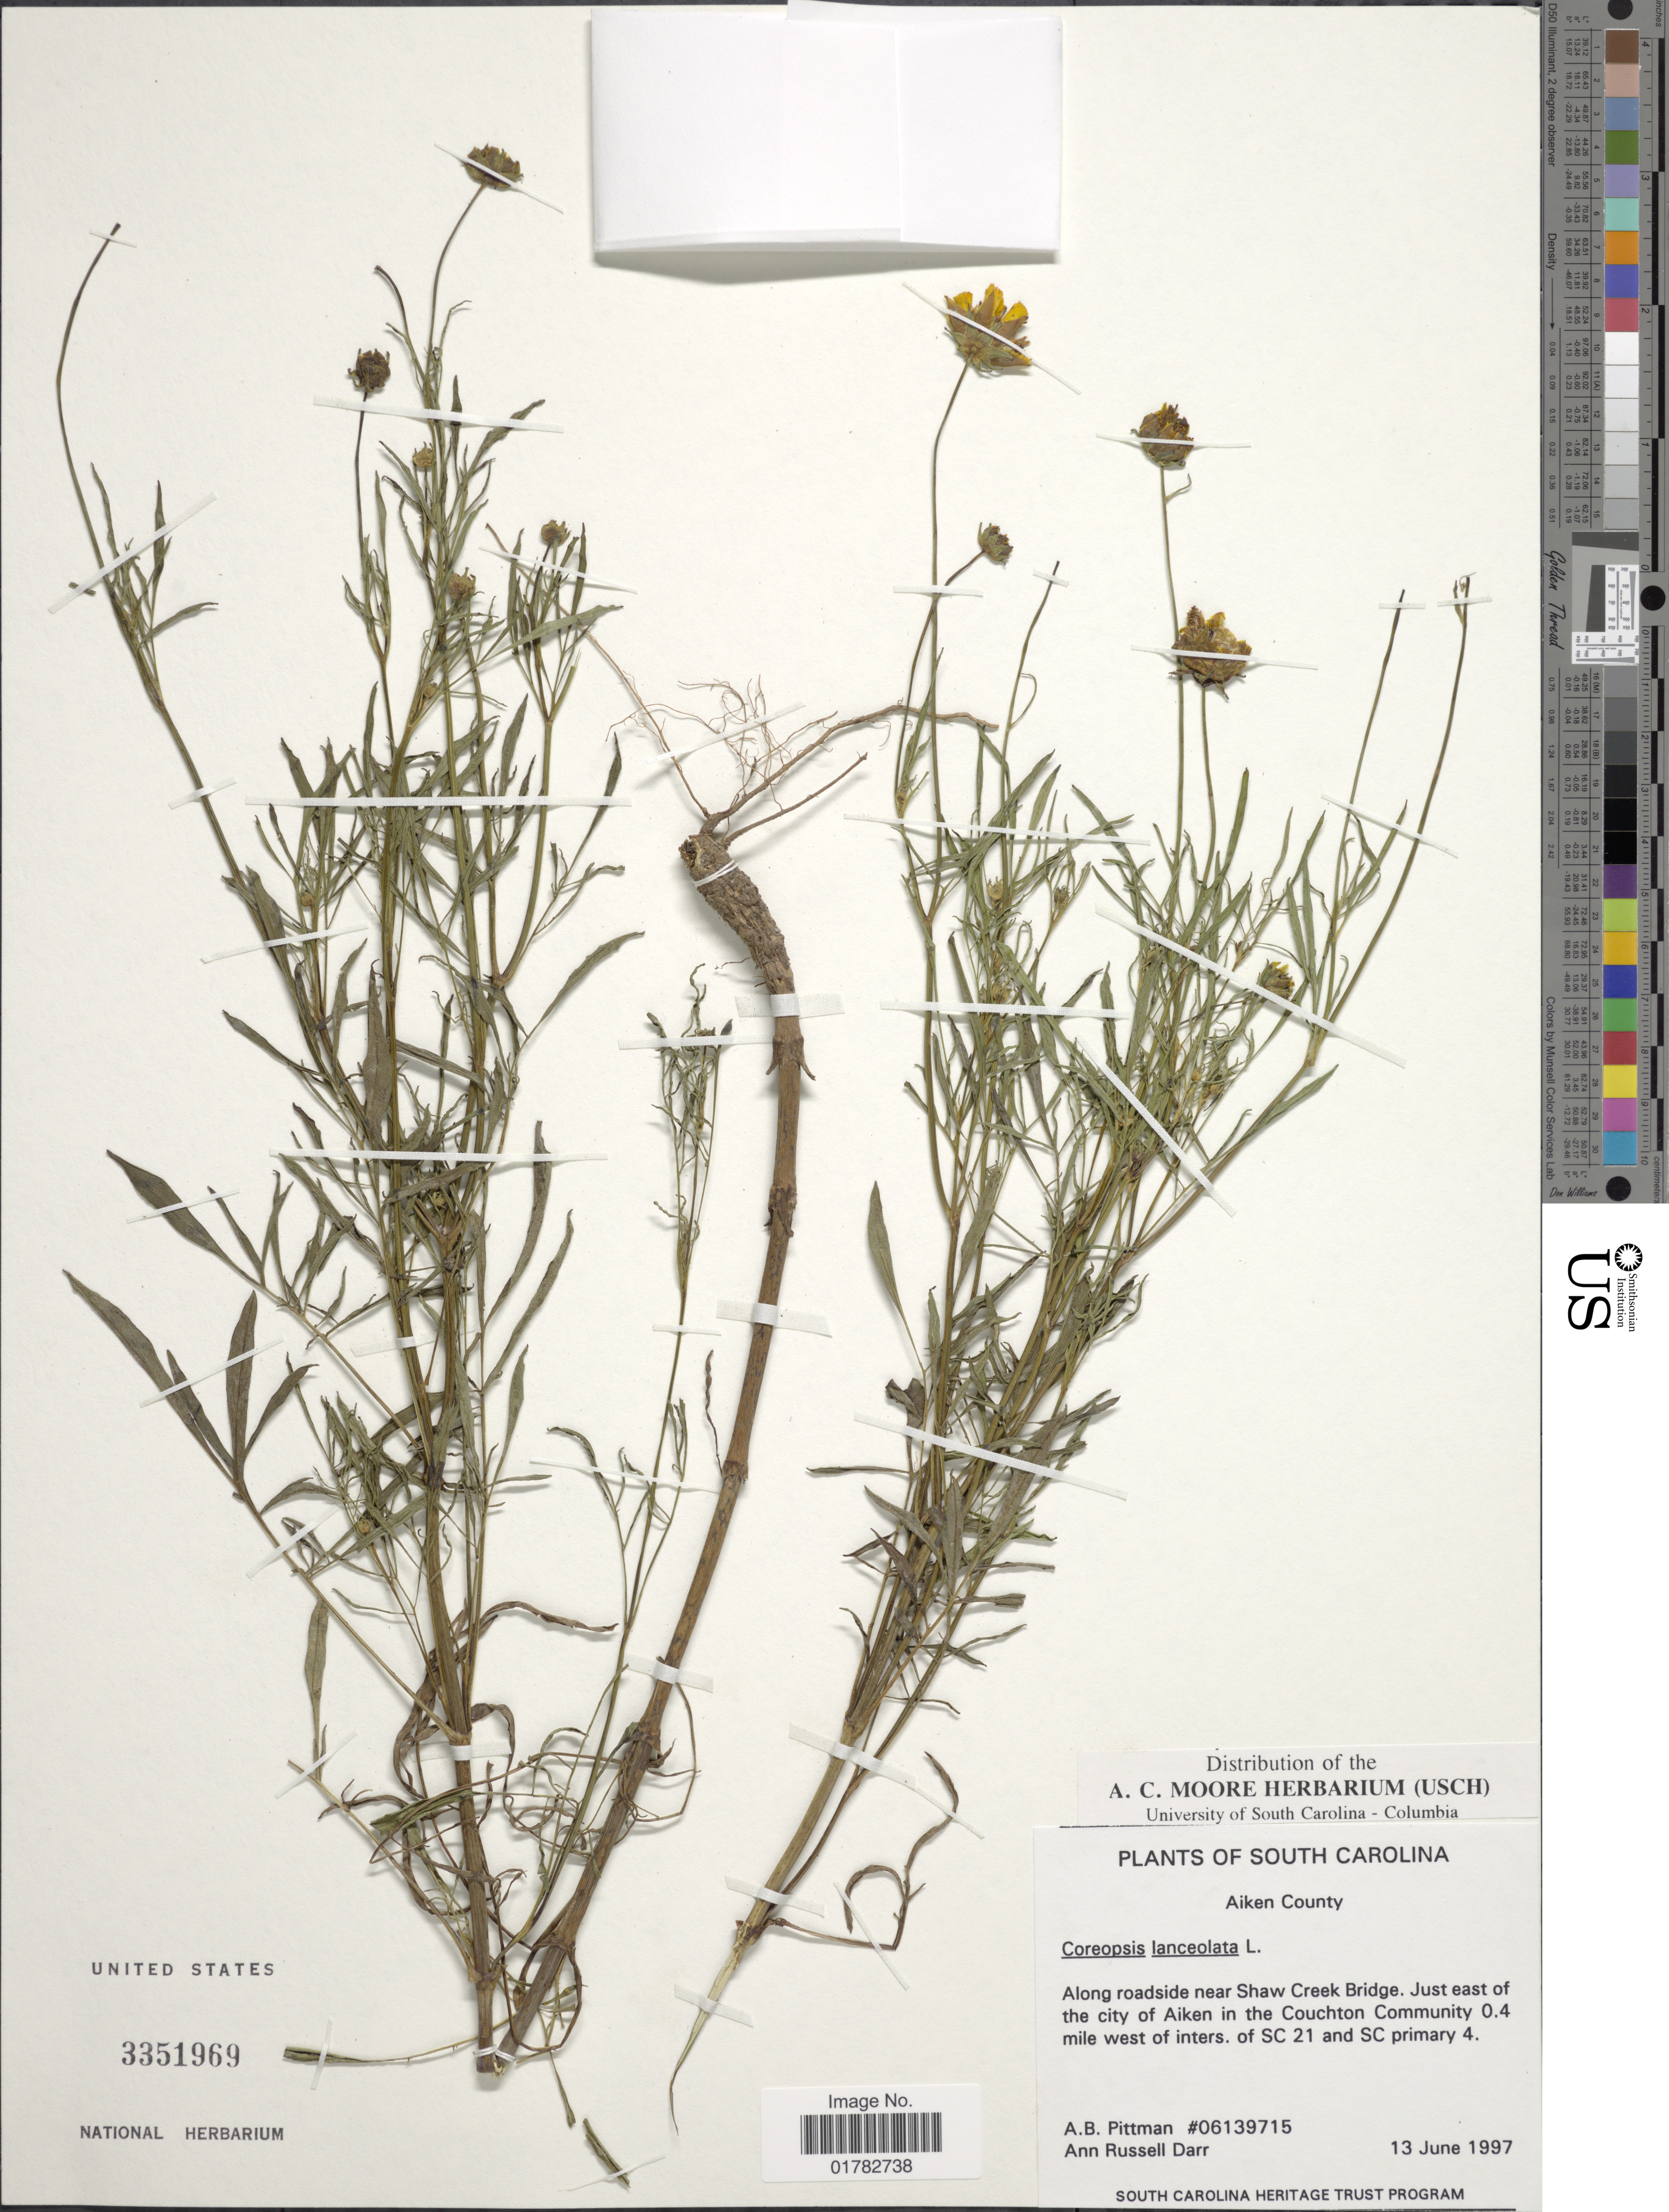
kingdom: Plantae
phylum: Tracheophyta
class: Magnoliopsida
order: Asterales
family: Asteraceae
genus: Coreopsis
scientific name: Coreopsis lanceolata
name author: L.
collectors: A. B. Pittman & A. Darr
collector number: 06139715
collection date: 1997-06-13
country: United States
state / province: South Carolina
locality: Aiken County, along roadside near Shaw Creek Bridge, just east of the city of Aiken in the Couchton Community 0.4 mile west of inters. of SC 21 and SC primary 4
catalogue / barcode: US 3351969